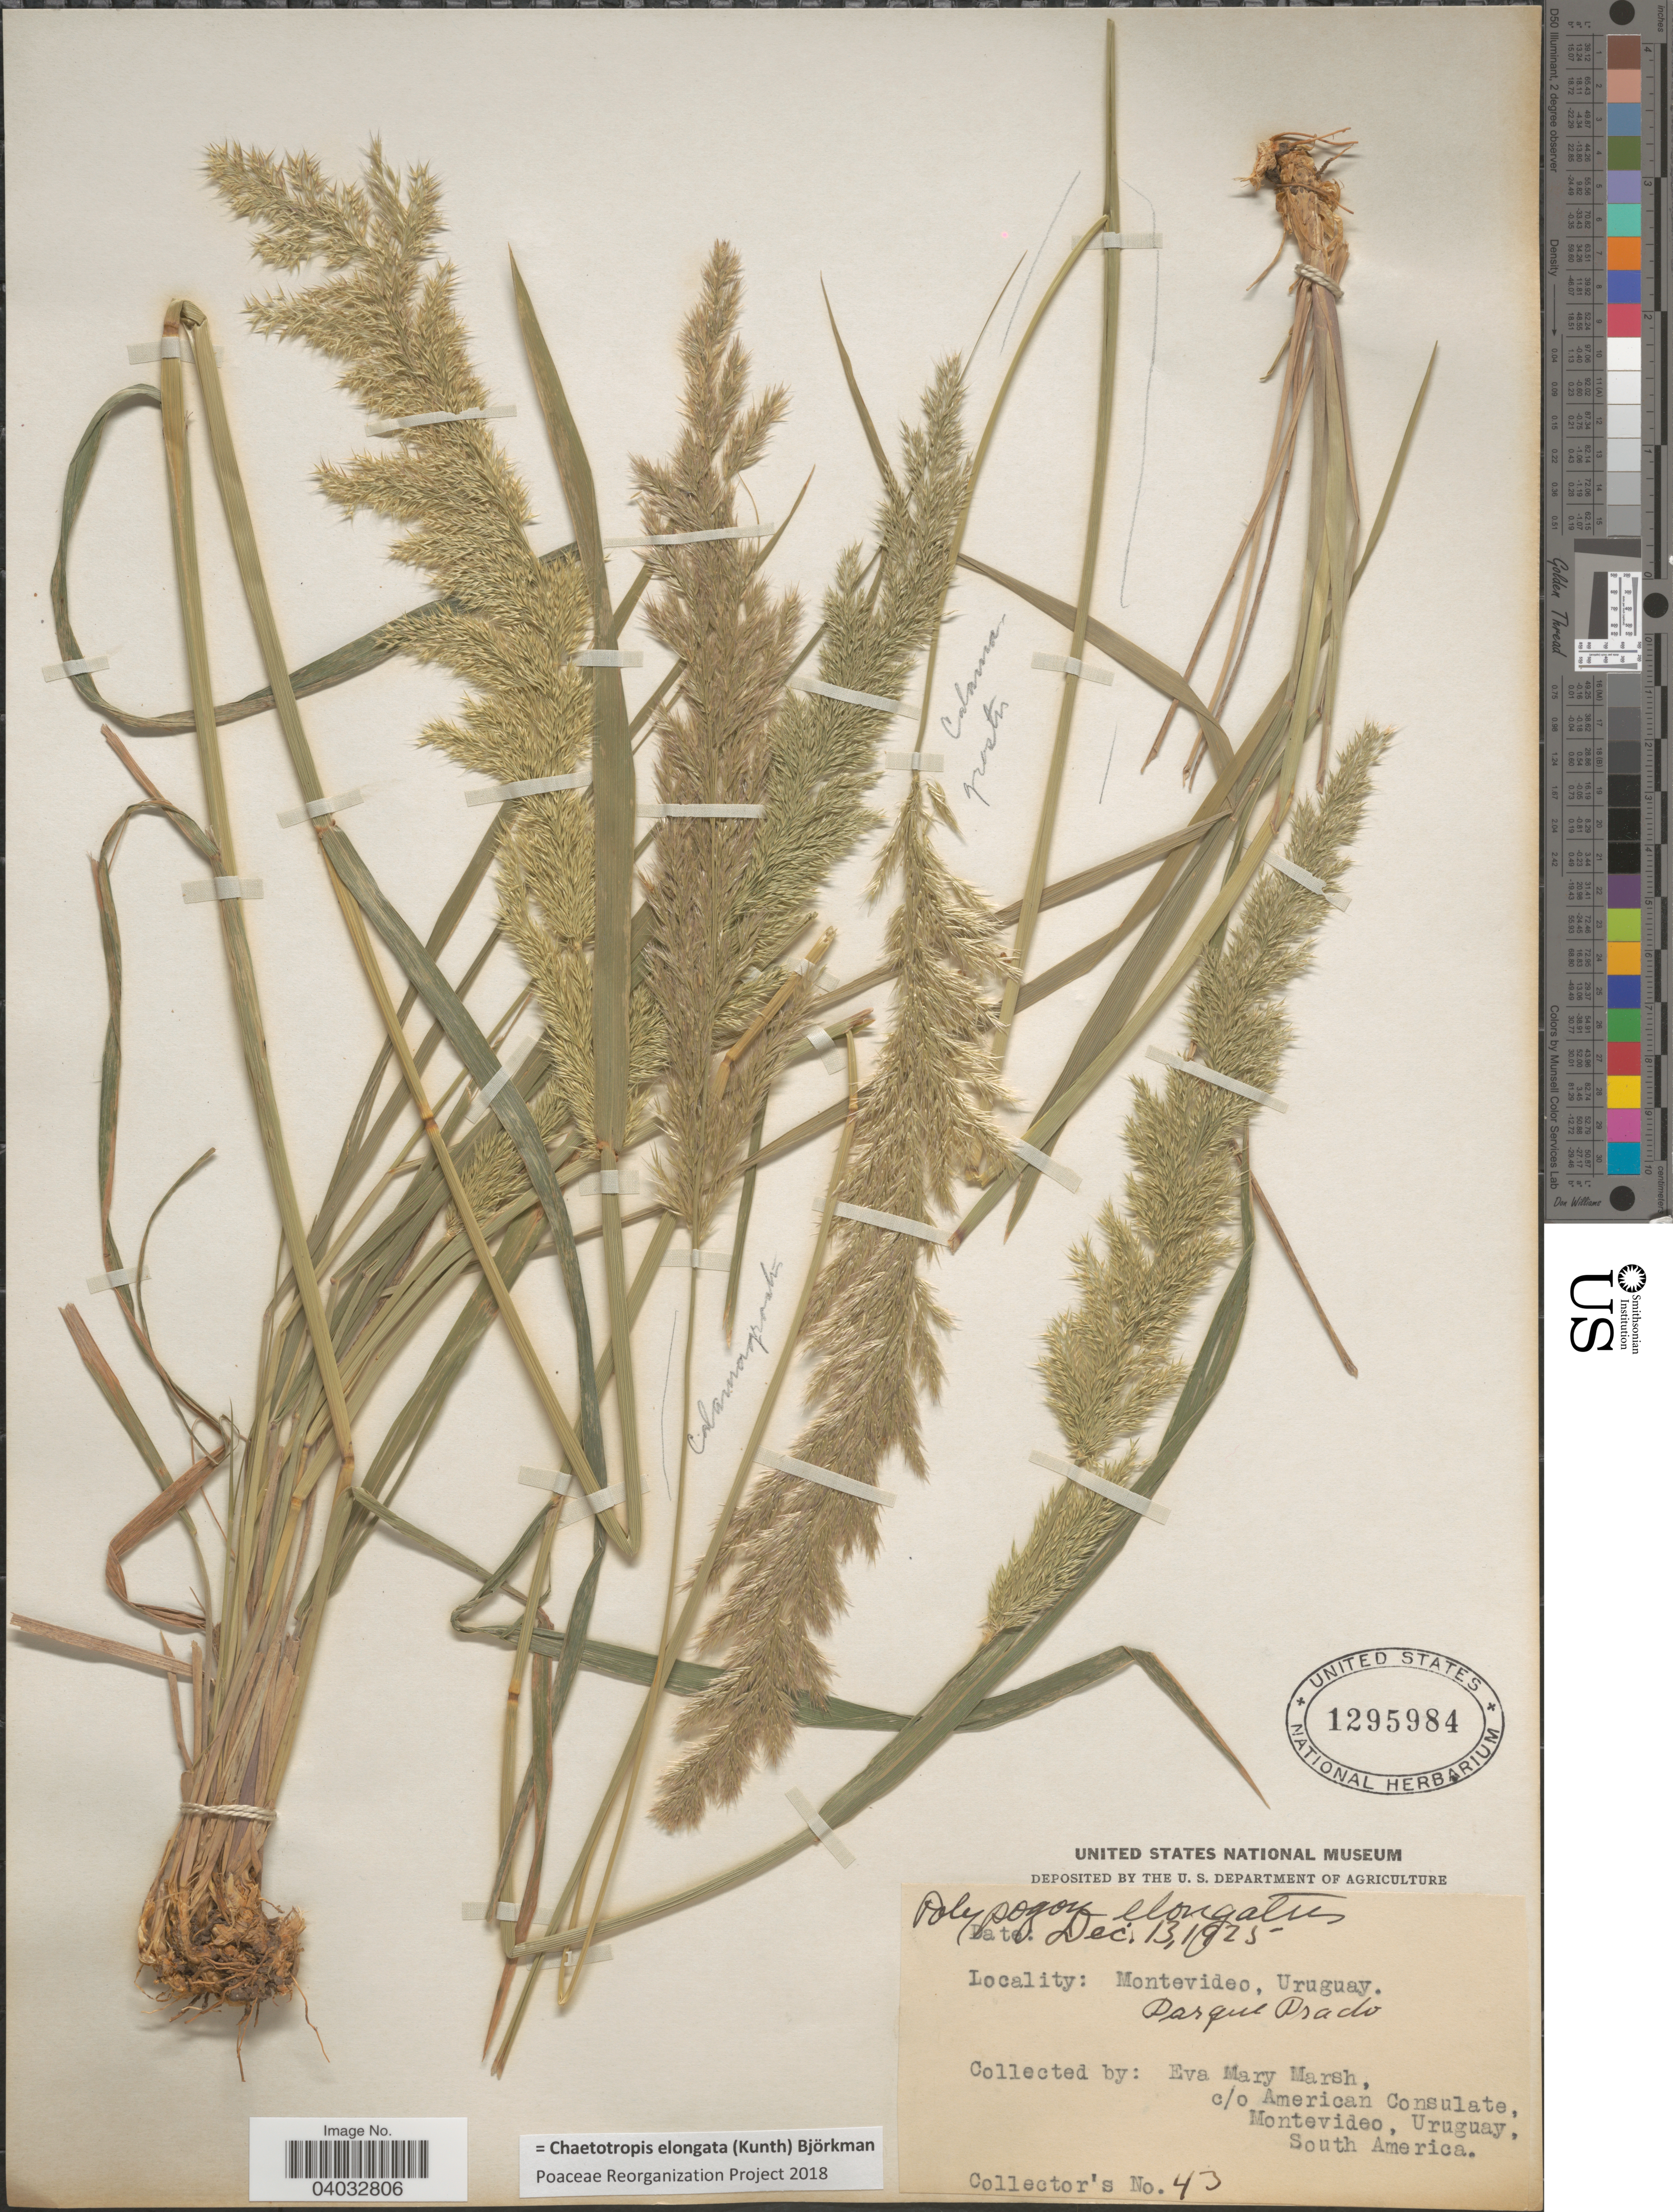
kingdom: Plantae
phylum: Tracheophyta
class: Liliopsida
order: Poales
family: Poaceae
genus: Chaetotropis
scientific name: Chaetotropis elongata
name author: (Kunth) Björkman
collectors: E. Marsh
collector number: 43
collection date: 1925-12-13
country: Uruguay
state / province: Montevideo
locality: Parque Prado.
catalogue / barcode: US 1295984